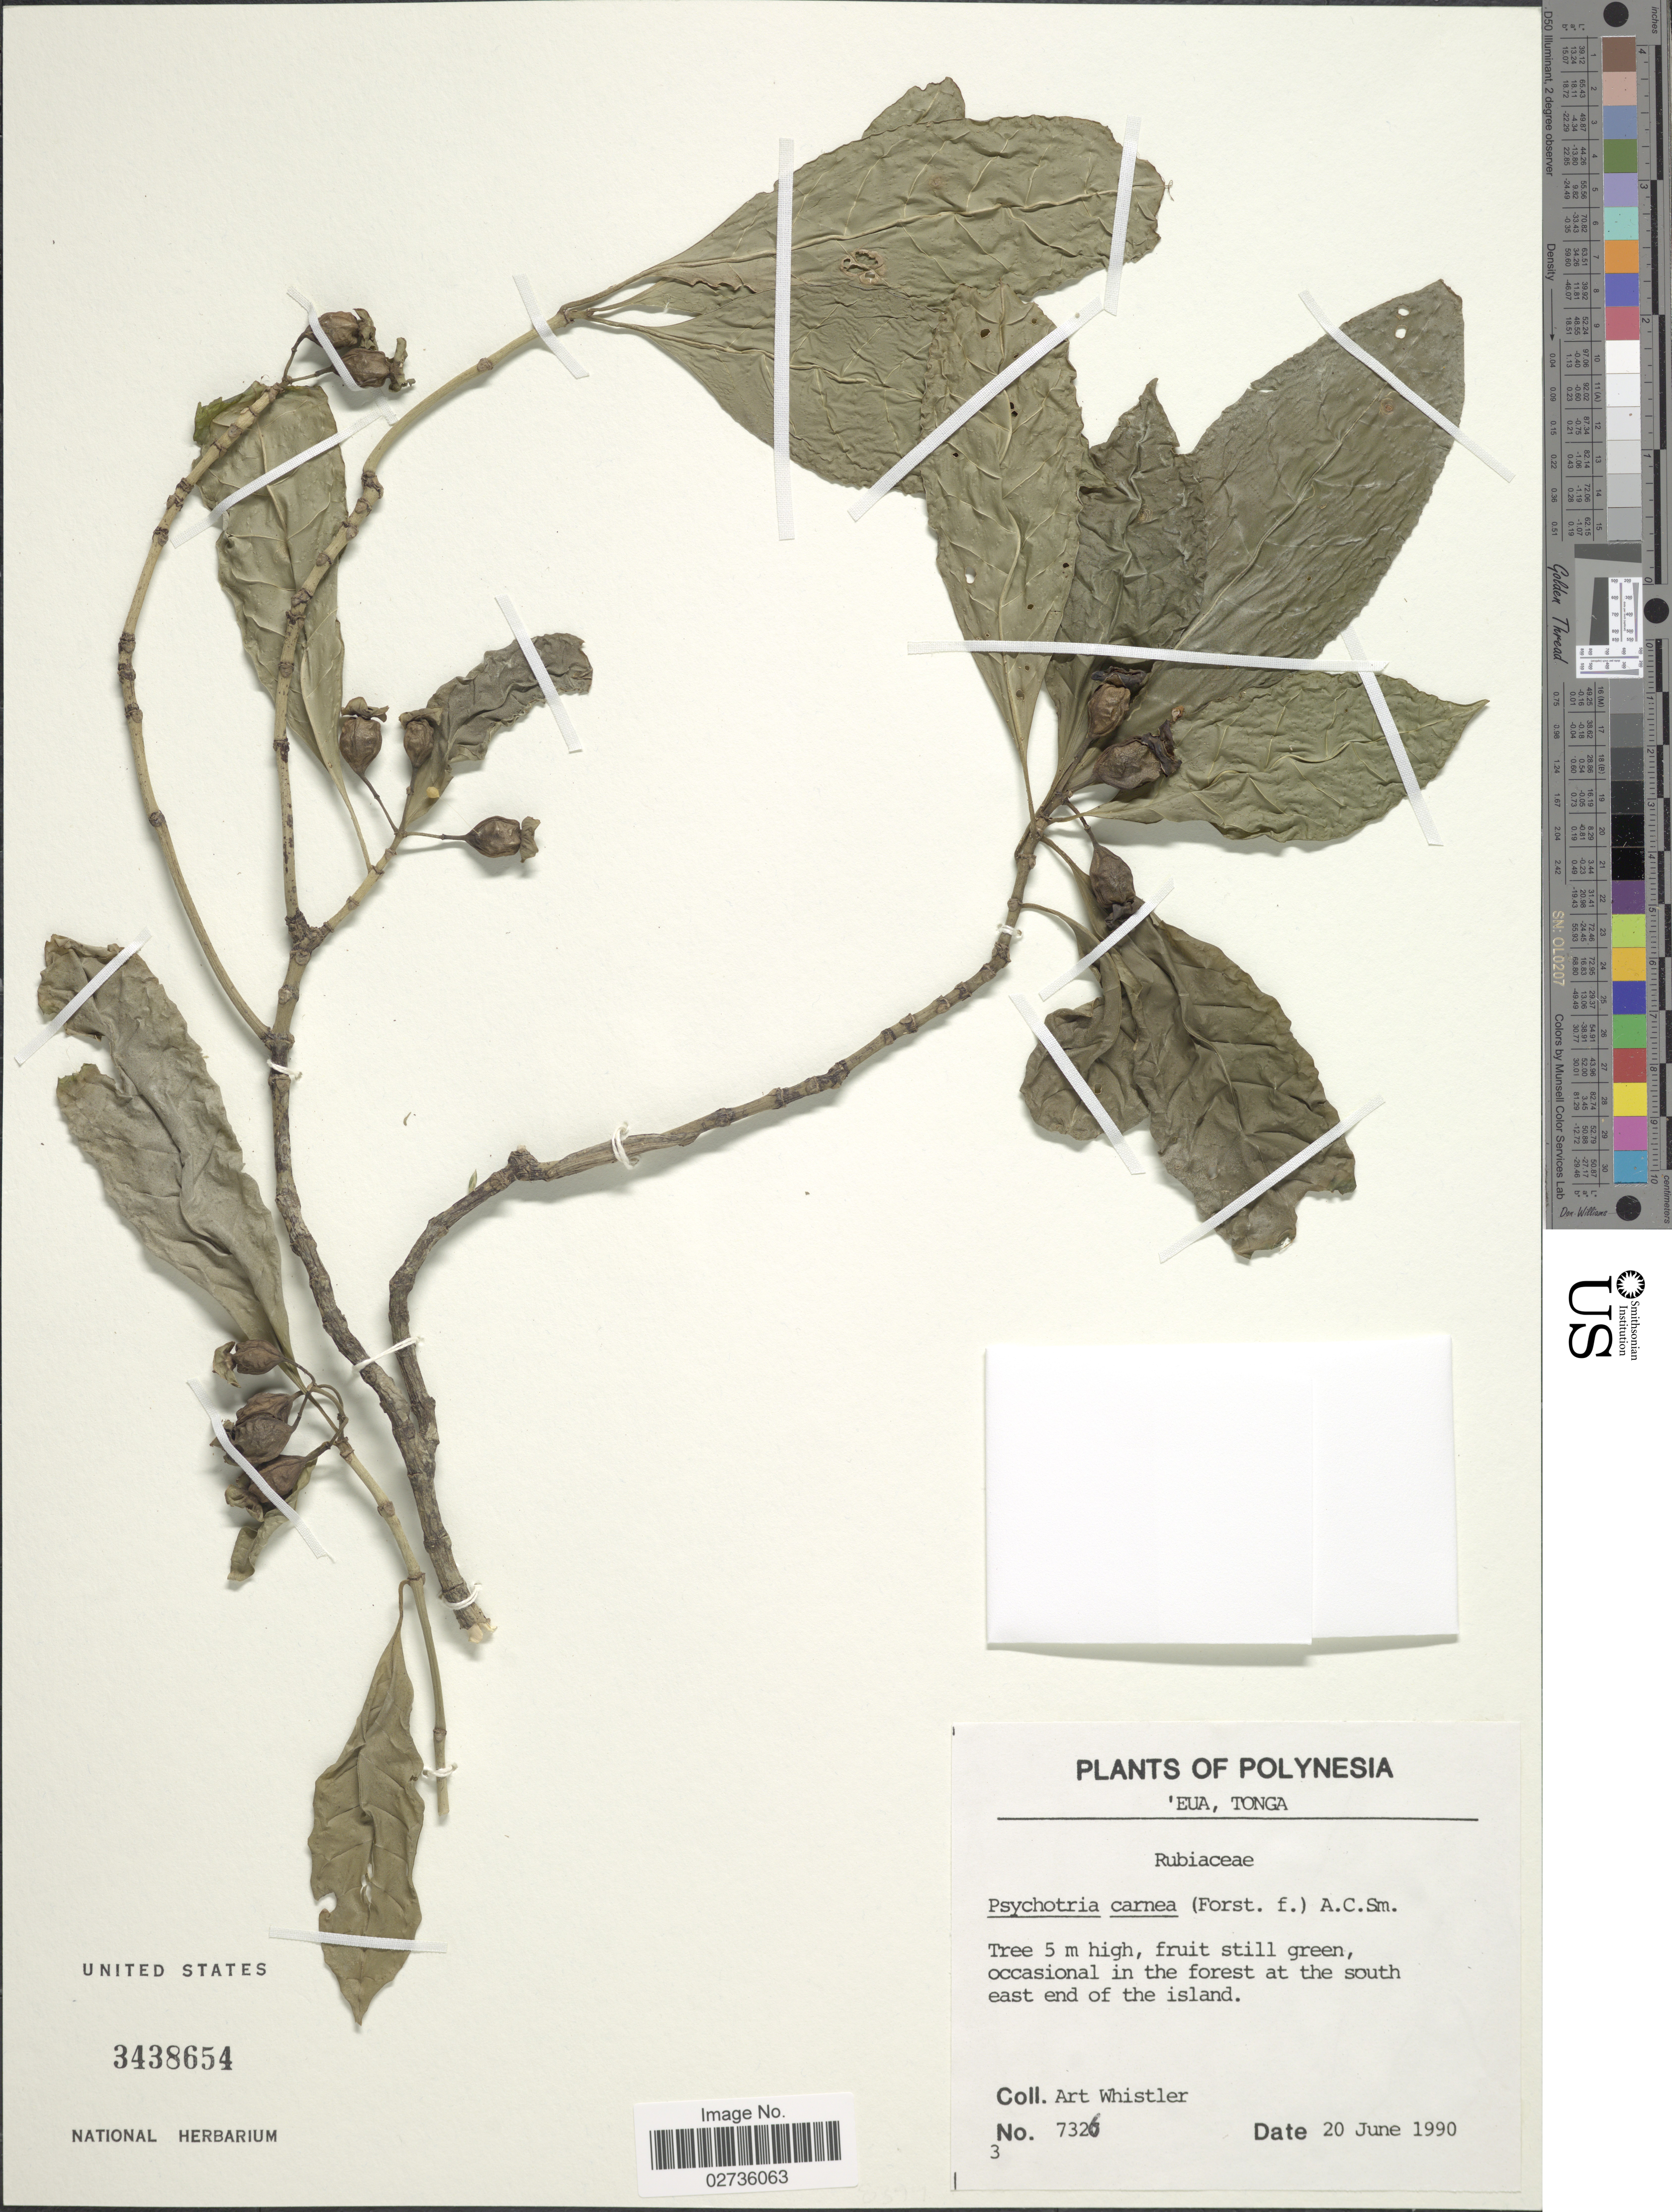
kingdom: Plantae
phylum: Tracheophyta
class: Magnoliopsida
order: Gentianales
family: Rubiaceae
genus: Psychotria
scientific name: Psychotria carnea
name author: (Forst.) A.C. Sm.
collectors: A. Whistler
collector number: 7326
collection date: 1990-06-20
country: Tonga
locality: Polynesia. Eua. Occasional in the forest at the south east end of the island.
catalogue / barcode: US 3438654